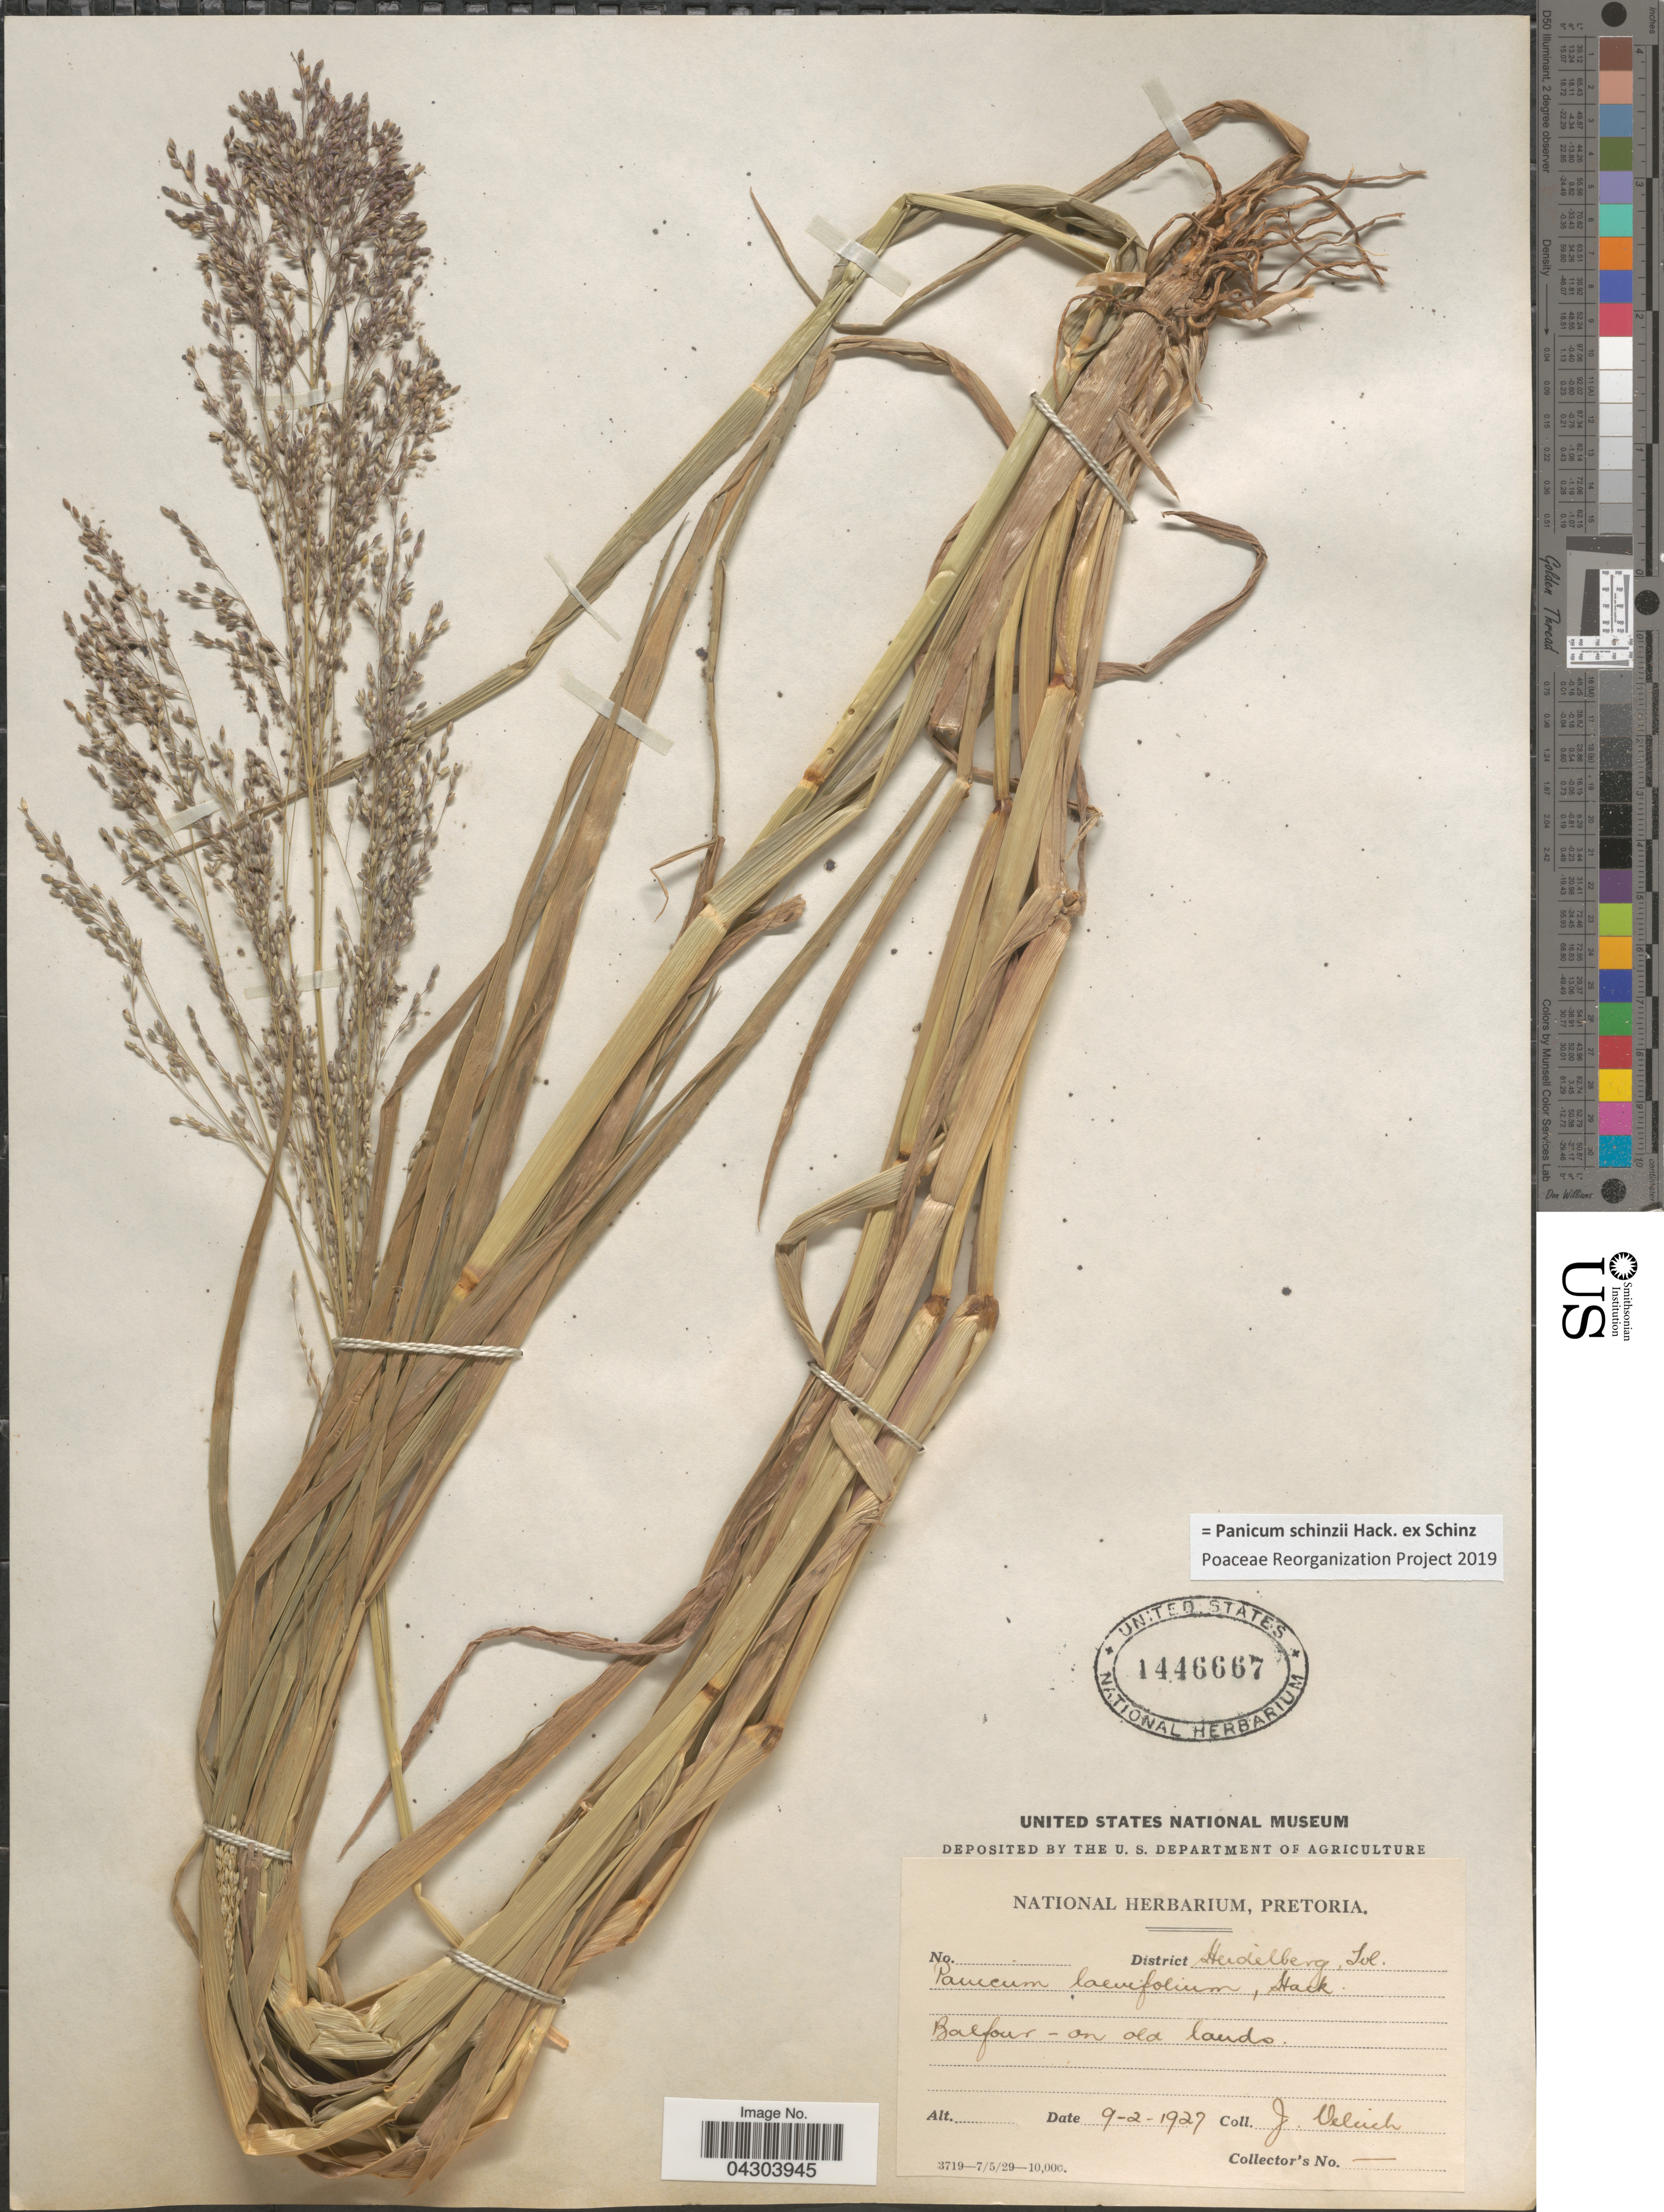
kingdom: Plantae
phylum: Tracheophyta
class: Liliopsida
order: Poales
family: Poaceae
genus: Panicum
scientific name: Panicum schinzii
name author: Hack. ex Schinz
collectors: J. Veleich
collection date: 1927-02-09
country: South Africa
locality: District Heidelberg, Tvl. Balfour - on old lands.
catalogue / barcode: US 1446667